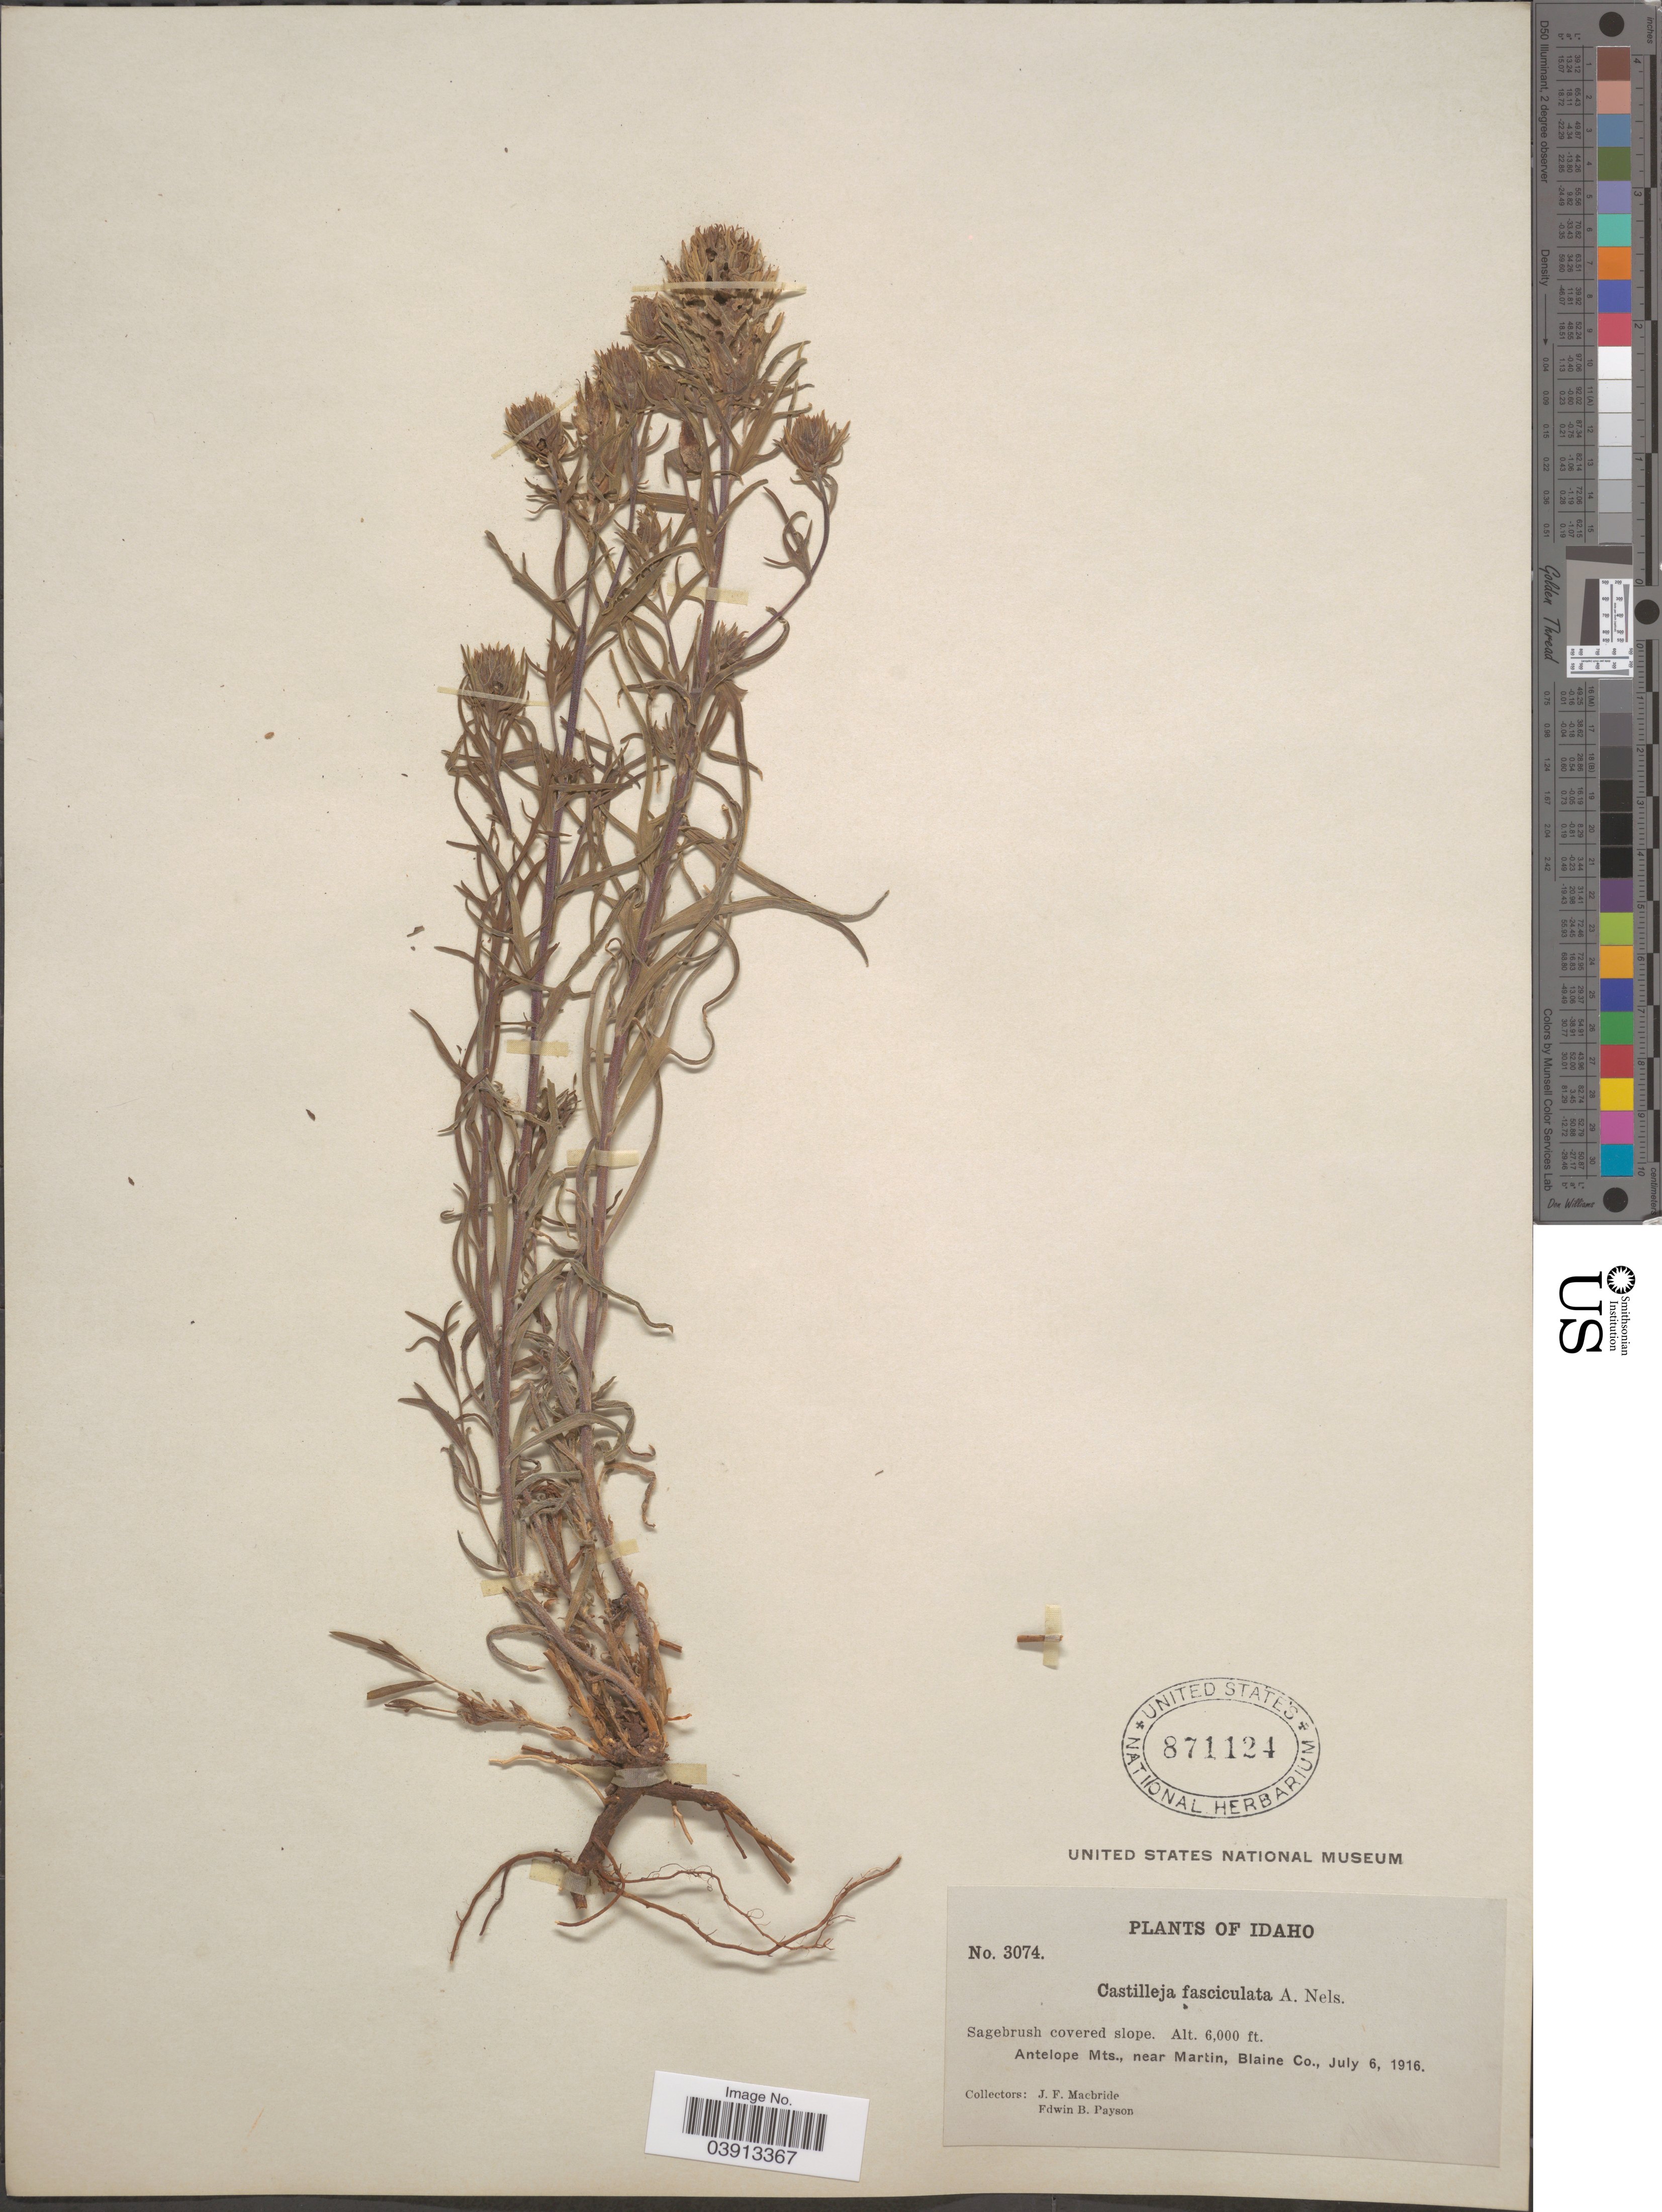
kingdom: Plantae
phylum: Tracheophyta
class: Magnoliopsida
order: Lamiales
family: Orobanchaceae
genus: Castilleja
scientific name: Castilleja pallescens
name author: (A. Gray) Greenm.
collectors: J. F. Macbride & E. B. Payson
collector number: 3074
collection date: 1916-07-06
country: United States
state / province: Idaho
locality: Antelope Mts., near Martin, Blaine Co.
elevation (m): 1829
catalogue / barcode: US 871124